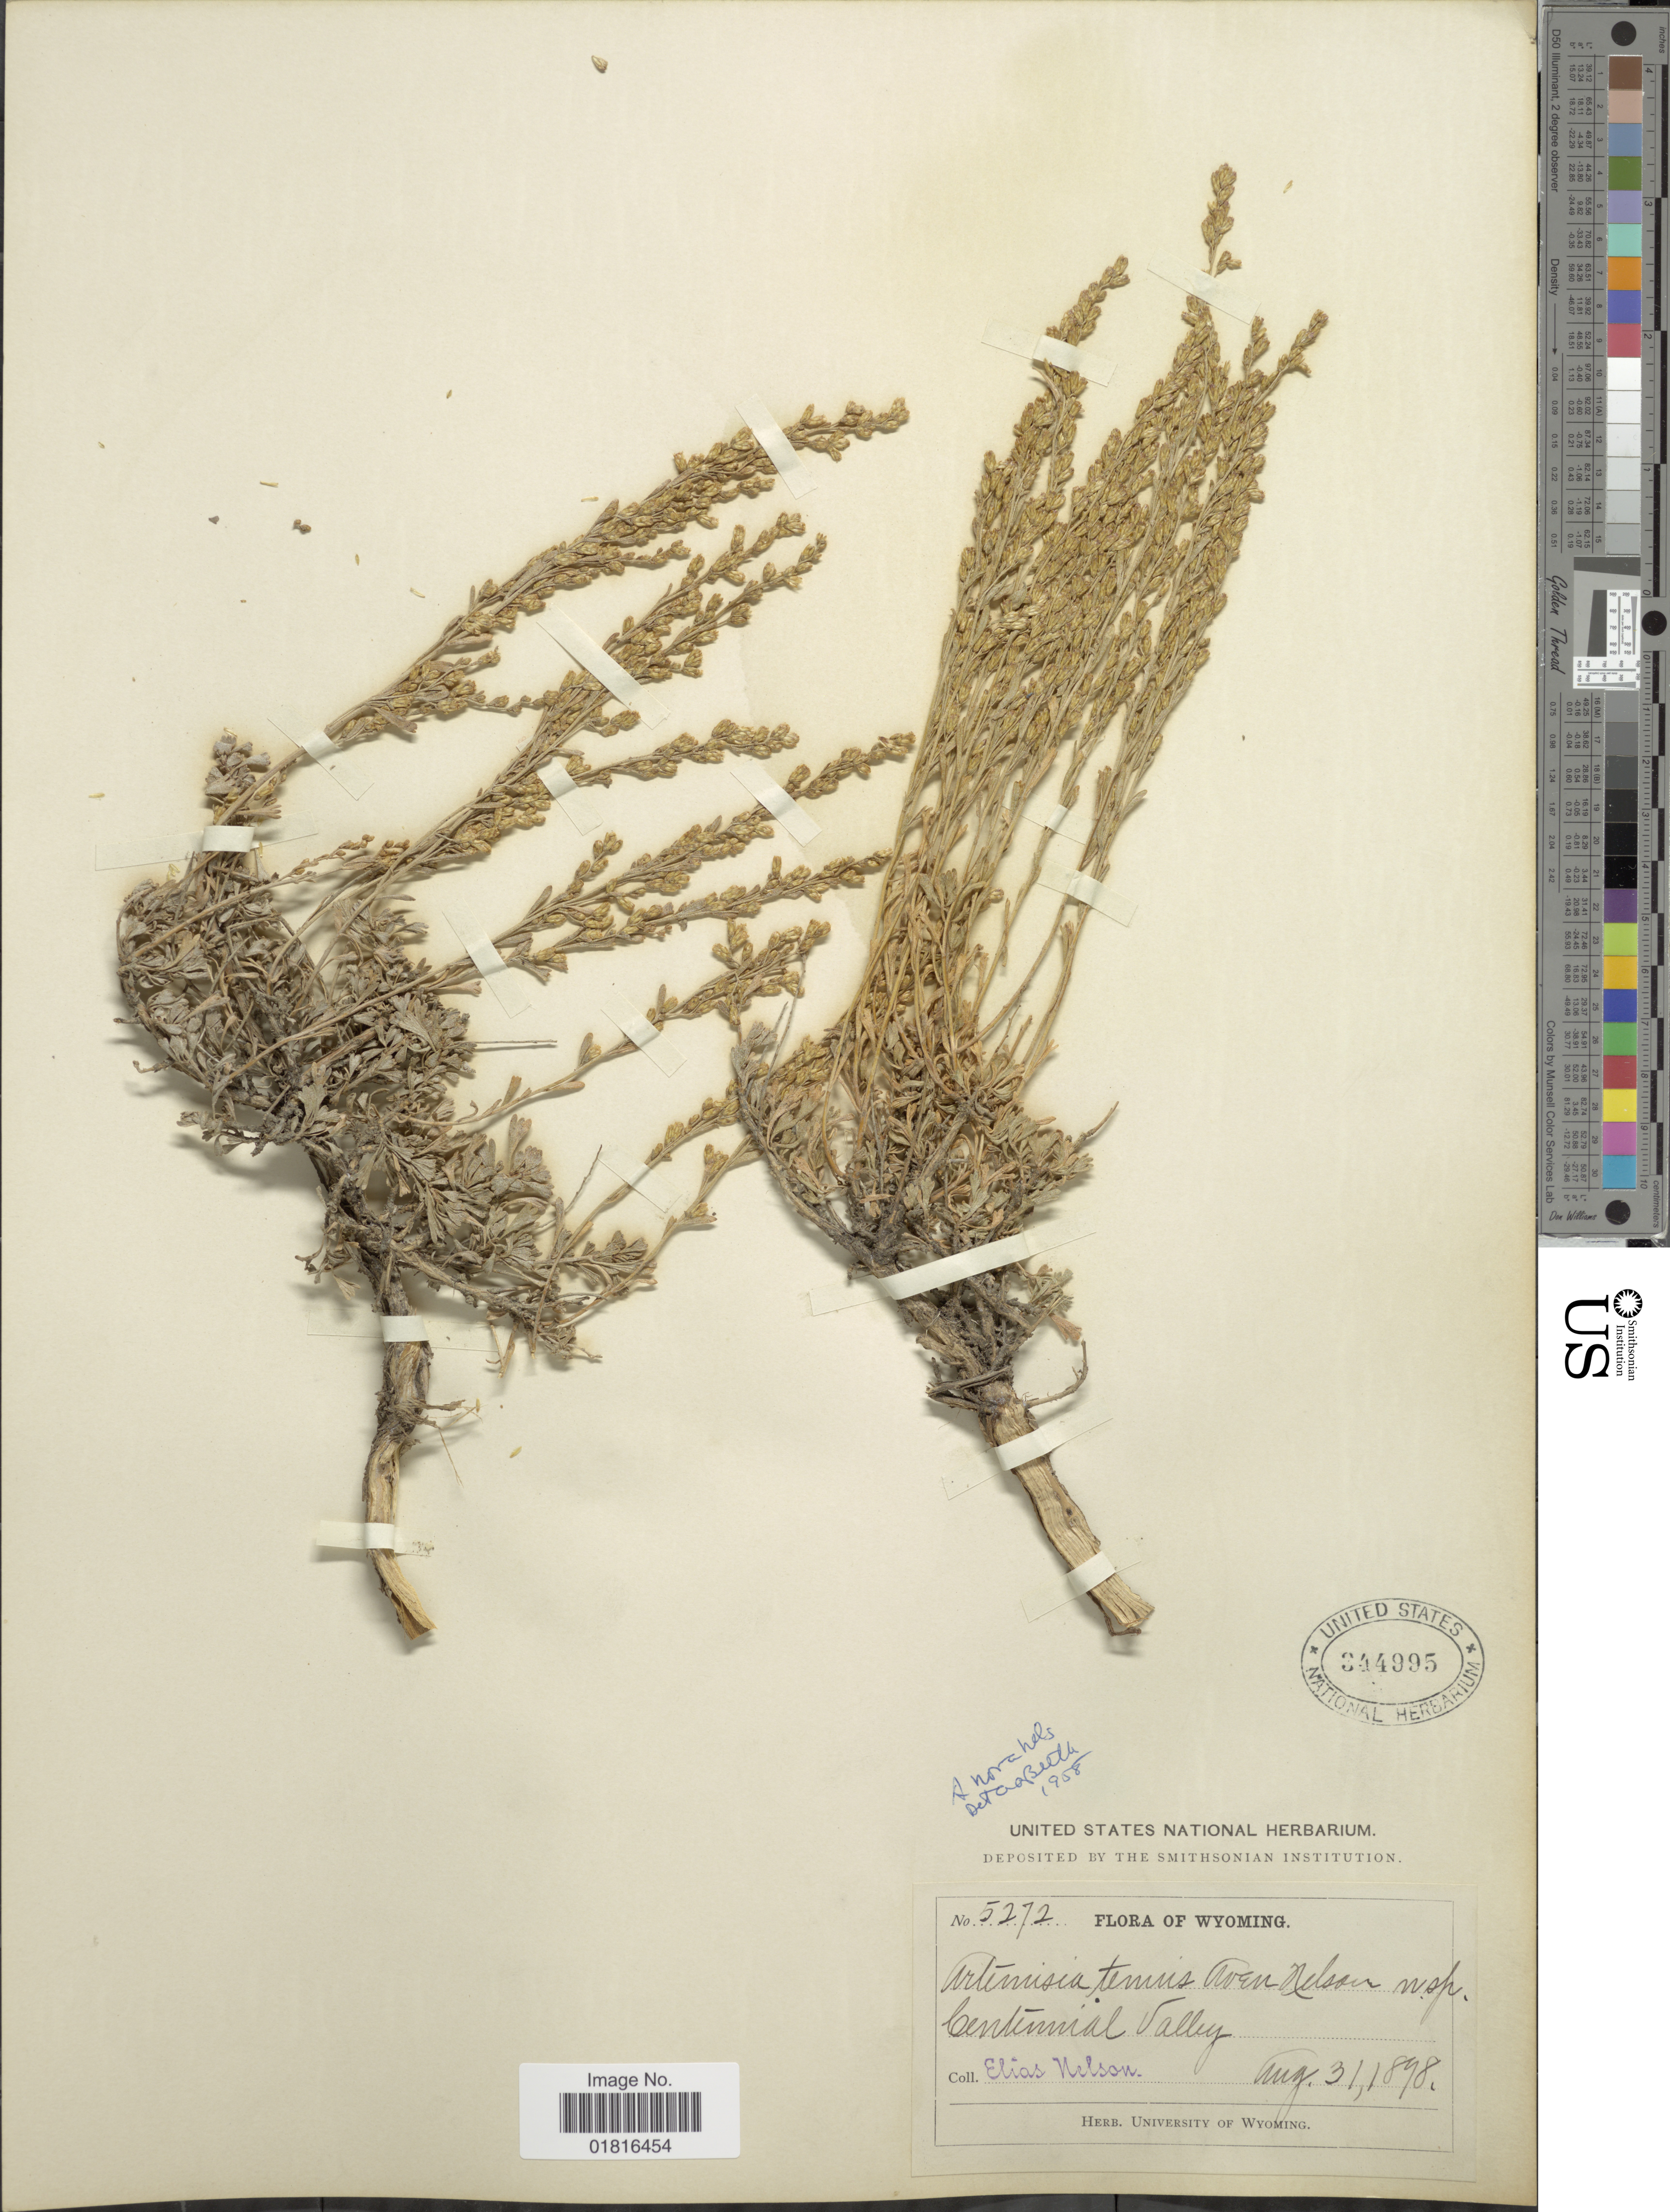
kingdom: Plantae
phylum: Tracheophyta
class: Magnoliopsida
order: Asterales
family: Asteraceae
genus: Artemisia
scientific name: Artemisia nova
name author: A. Nelson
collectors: A. Nelson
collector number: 5272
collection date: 1898-08-31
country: United States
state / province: Wyoming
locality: Centennial Valley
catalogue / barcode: US 344995